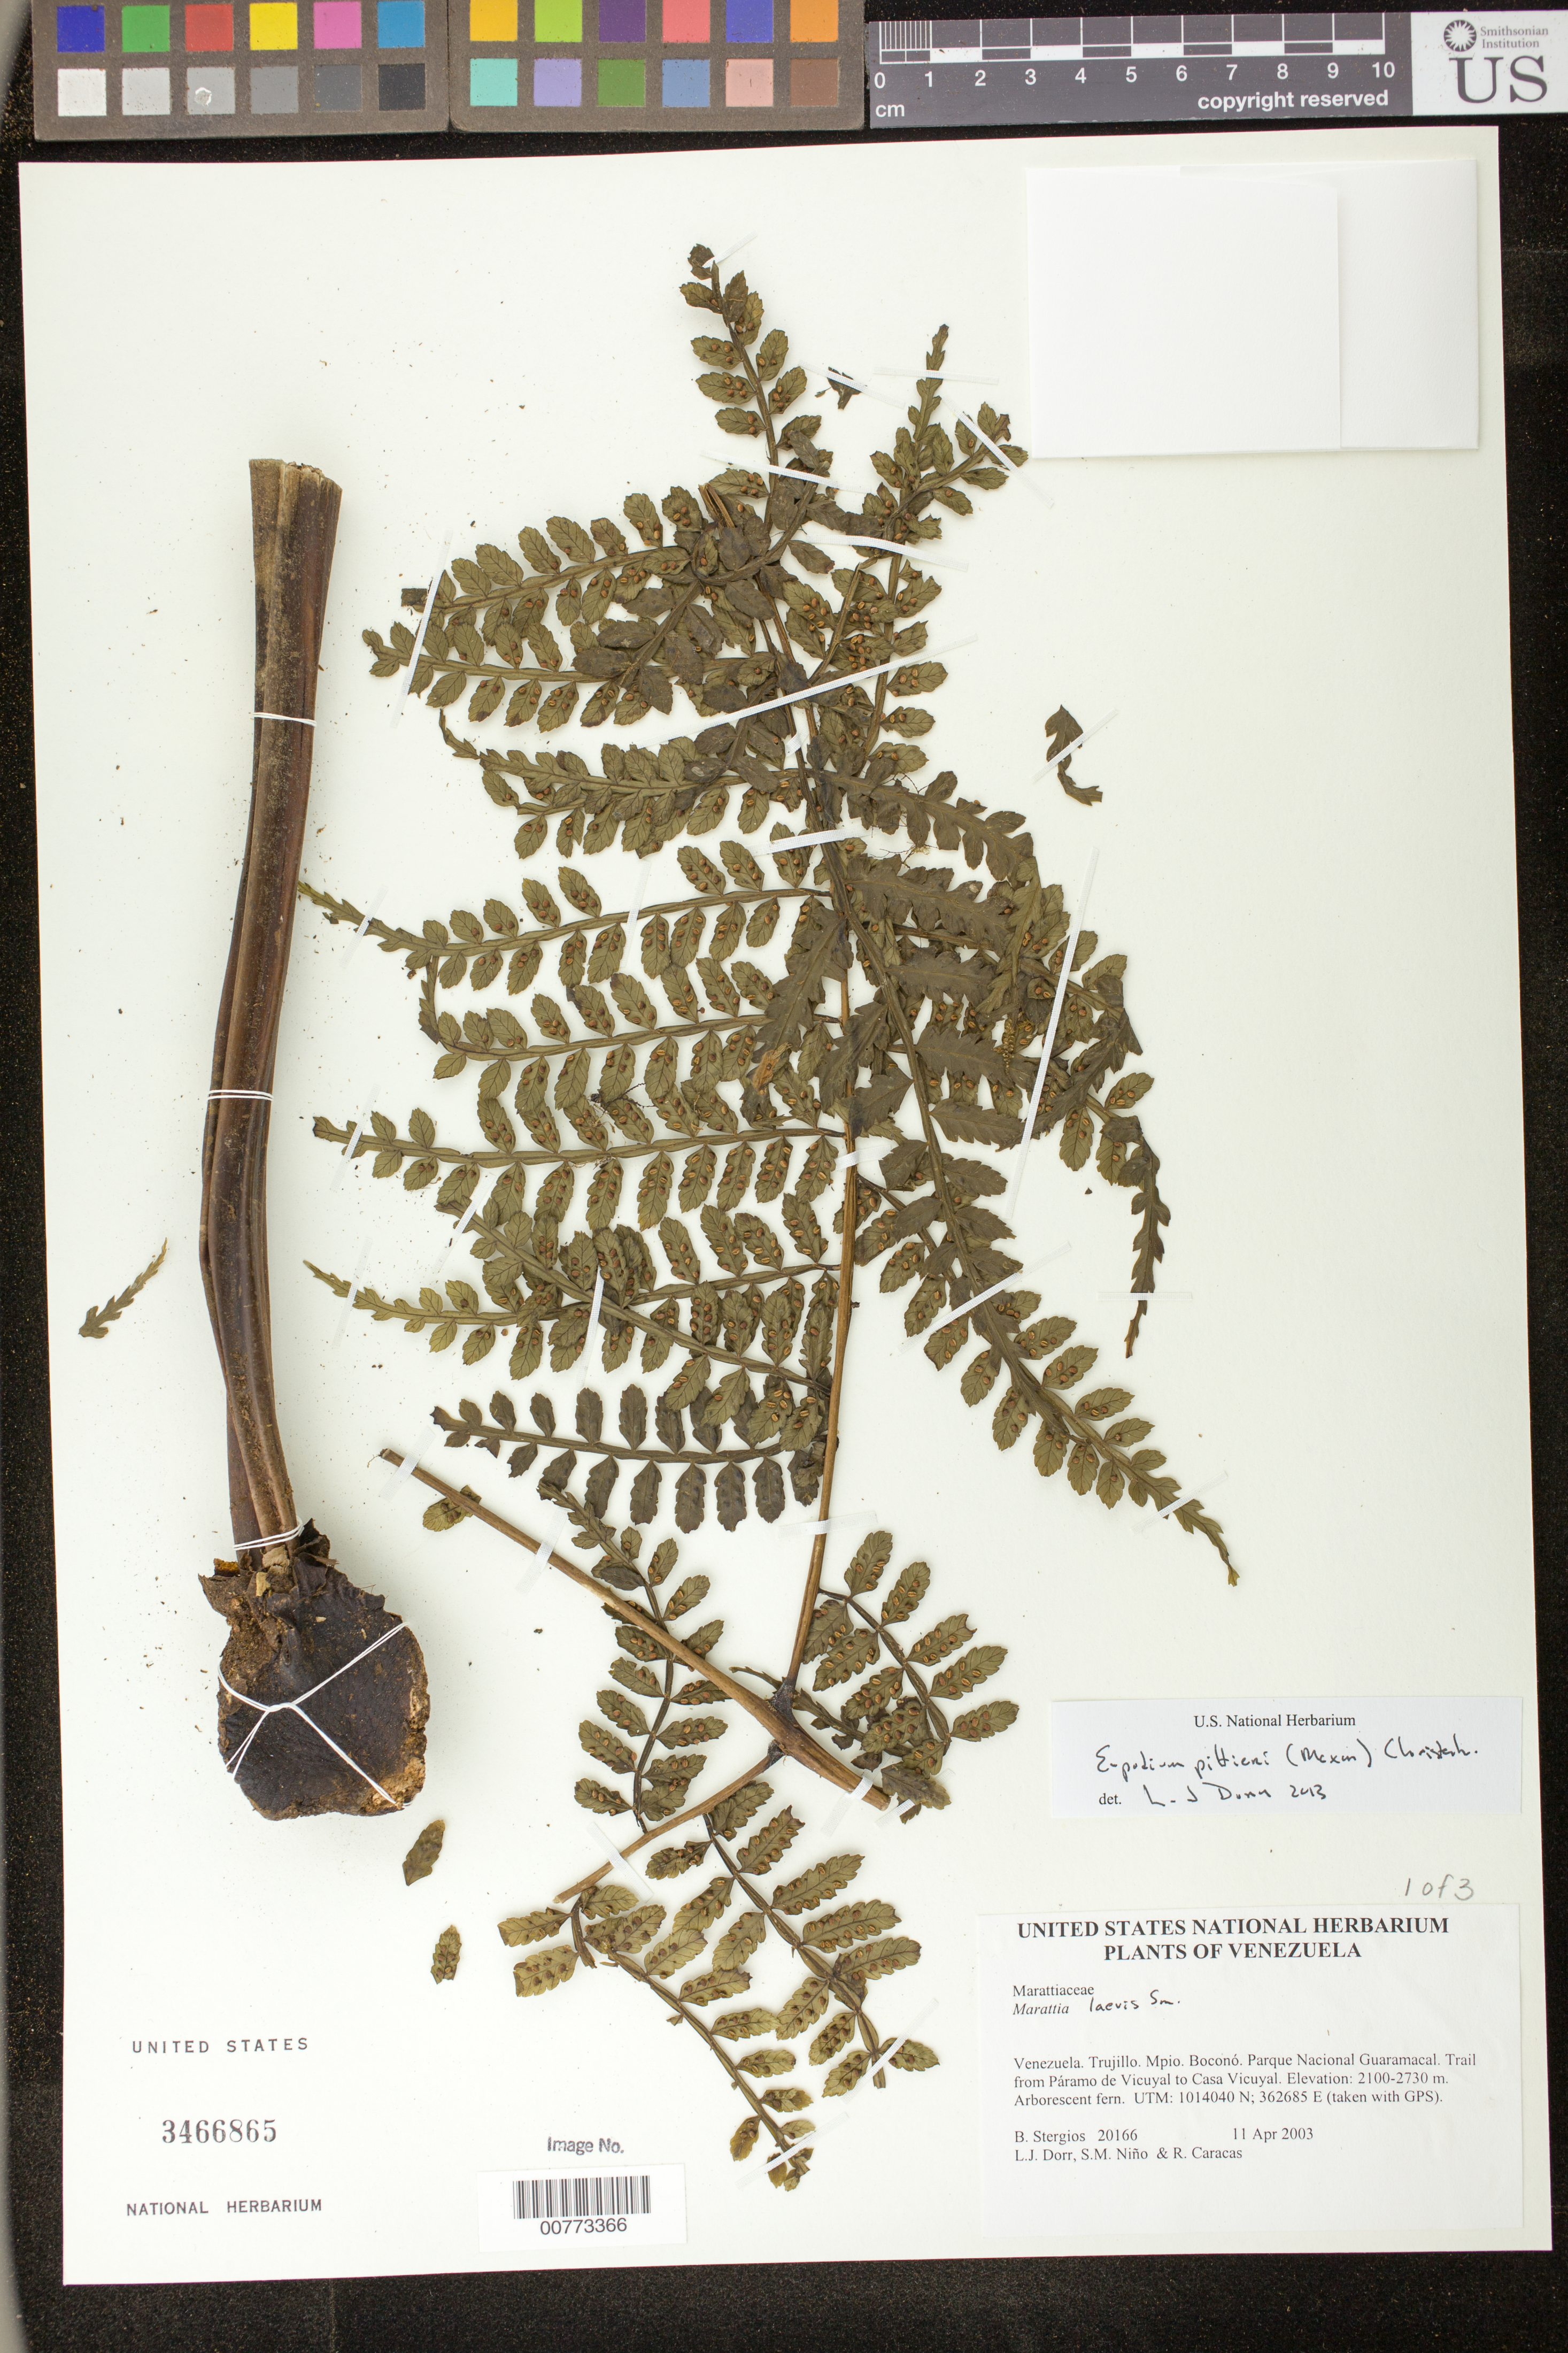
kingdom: Plantae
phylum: Tracheophyta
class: Polypodiopsida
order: Marattiales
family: Marattiaceae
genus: Eupodium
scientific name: Eupodium pittieri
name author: (Maxon) Christenh.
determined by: Dorr, L. J., (BOT), Smithsonian Institution - National Museum of Natural History (UNITED STATES)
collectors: B. G. Stergios, L. J. Dorr, S. M. Niño & R. Caracas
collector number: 20166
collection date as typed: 11 Apr 2003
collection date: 2003-04-11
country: Venezuela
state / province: Trujillo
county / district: Boconó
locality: Parque Nacional Guaramacal. Trail from Páramo de Vicuyal to Casa Vicuyal.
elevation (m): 2100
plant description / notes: PORT, US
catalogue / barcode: US 3466865